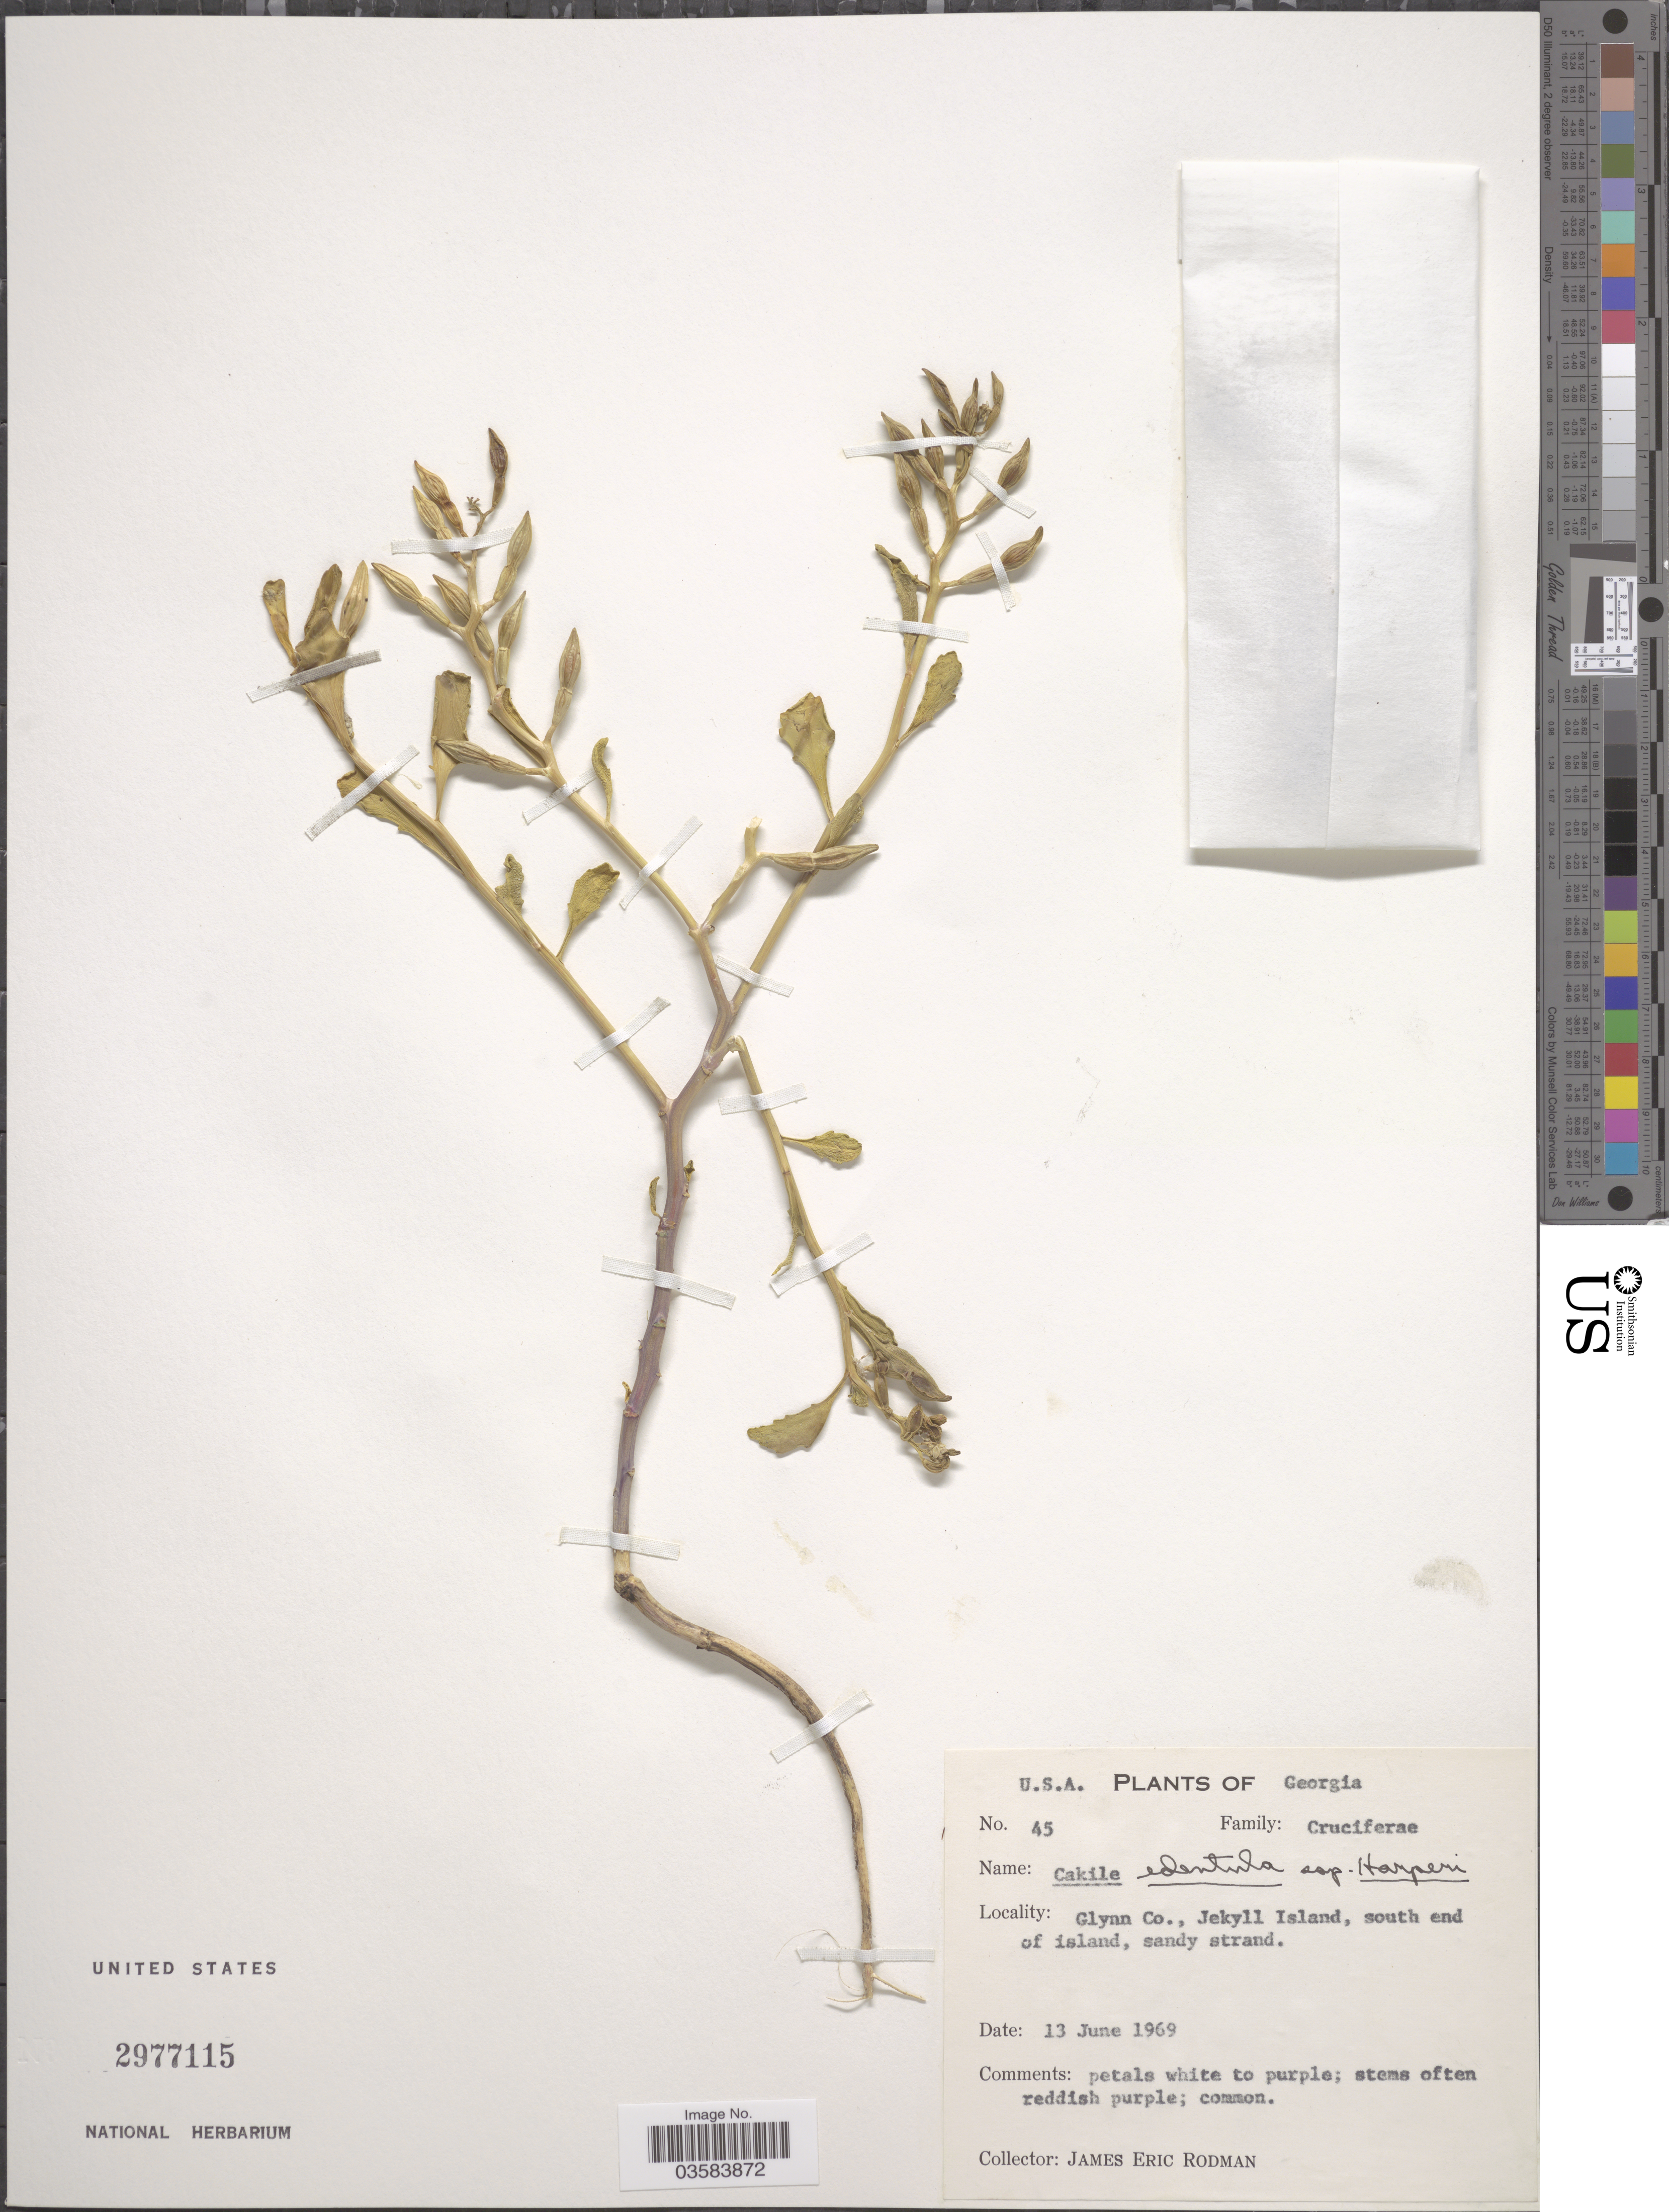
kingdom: Plantae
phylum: Tracheophyta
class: Magnoliopsida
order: Brassicales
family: Brassicaceae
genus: Cakile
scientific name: Cakile edentula subsp. harperi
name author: (Small) Rodman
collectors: J. Rodman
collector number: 45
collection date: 1969-06-13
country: United States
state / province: Georgia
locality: Glynn Co., Jekyll Island, south end of island, sandy strand.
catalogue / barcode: US 2977115